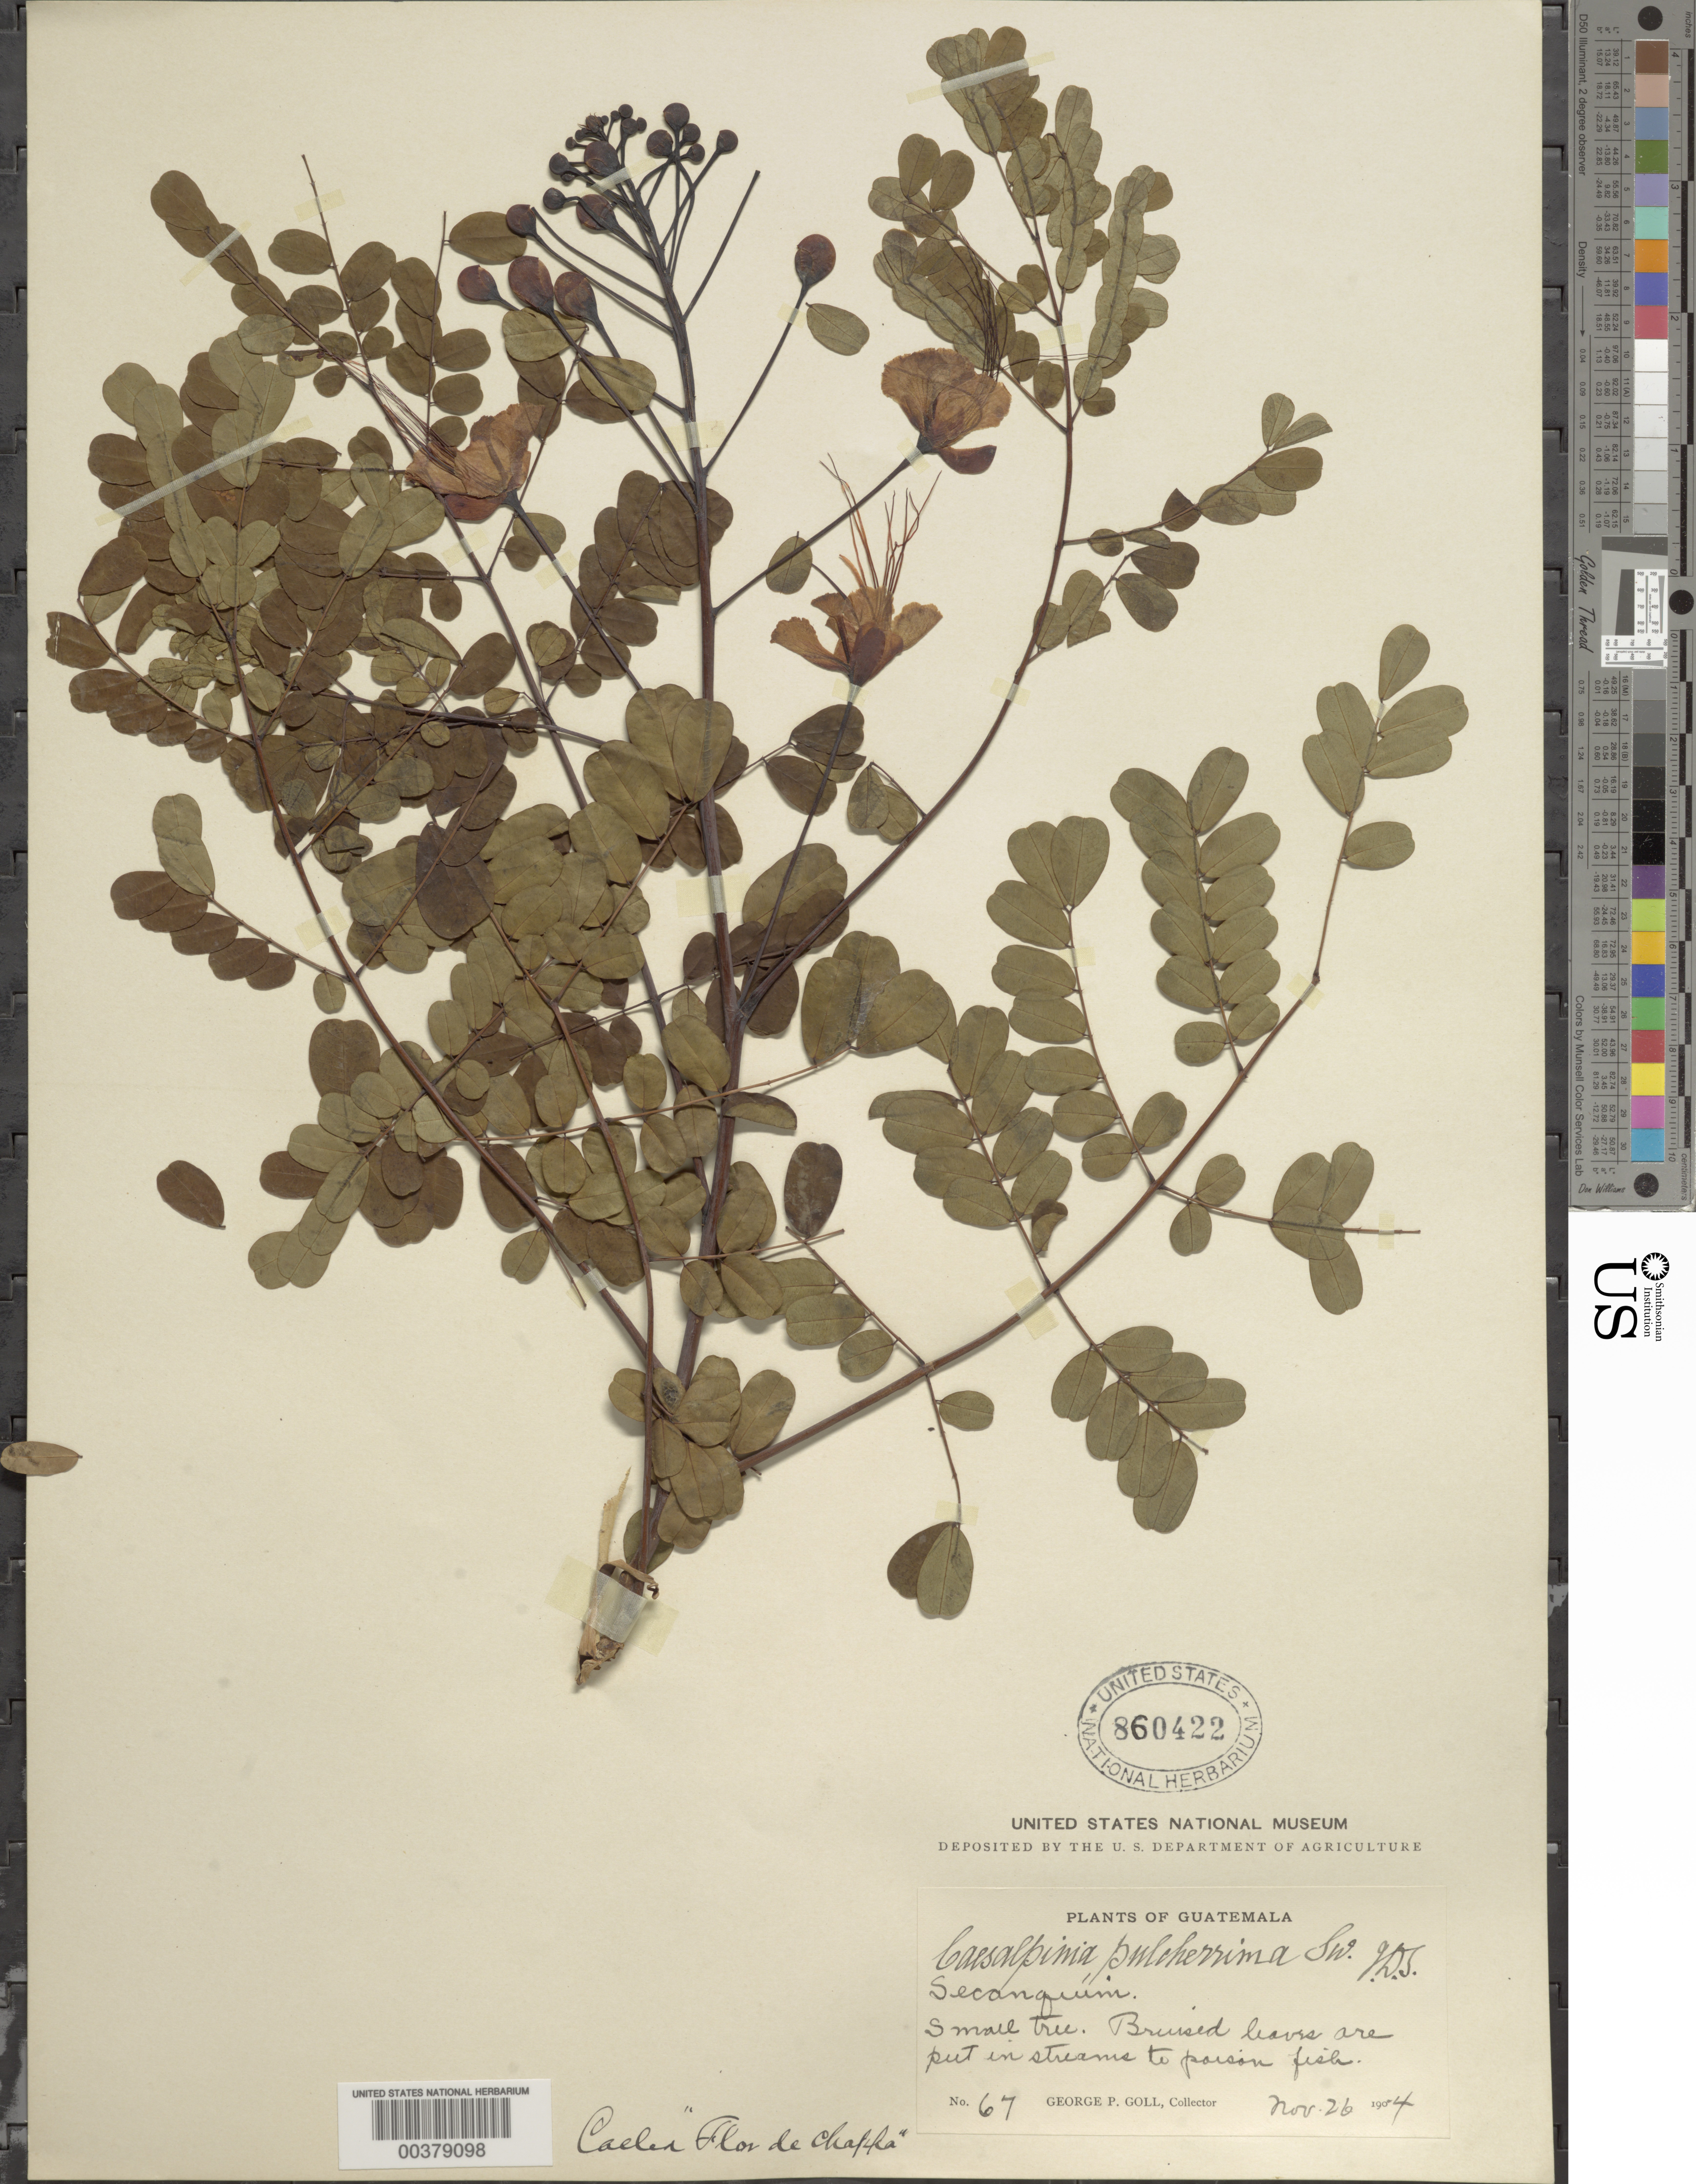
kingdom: Plantae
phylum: Tracheophyta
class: Magnoliopsida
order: Fabales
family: Fabaceae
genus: Caesalpinia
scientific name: Caesalpinia pulcherrima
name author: (L.) Sw.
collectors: G. Goll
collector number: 67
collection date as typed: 26 Nov 1904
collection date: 1904-11-26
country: Guatemala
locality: Secanquim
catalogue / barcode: US 860422